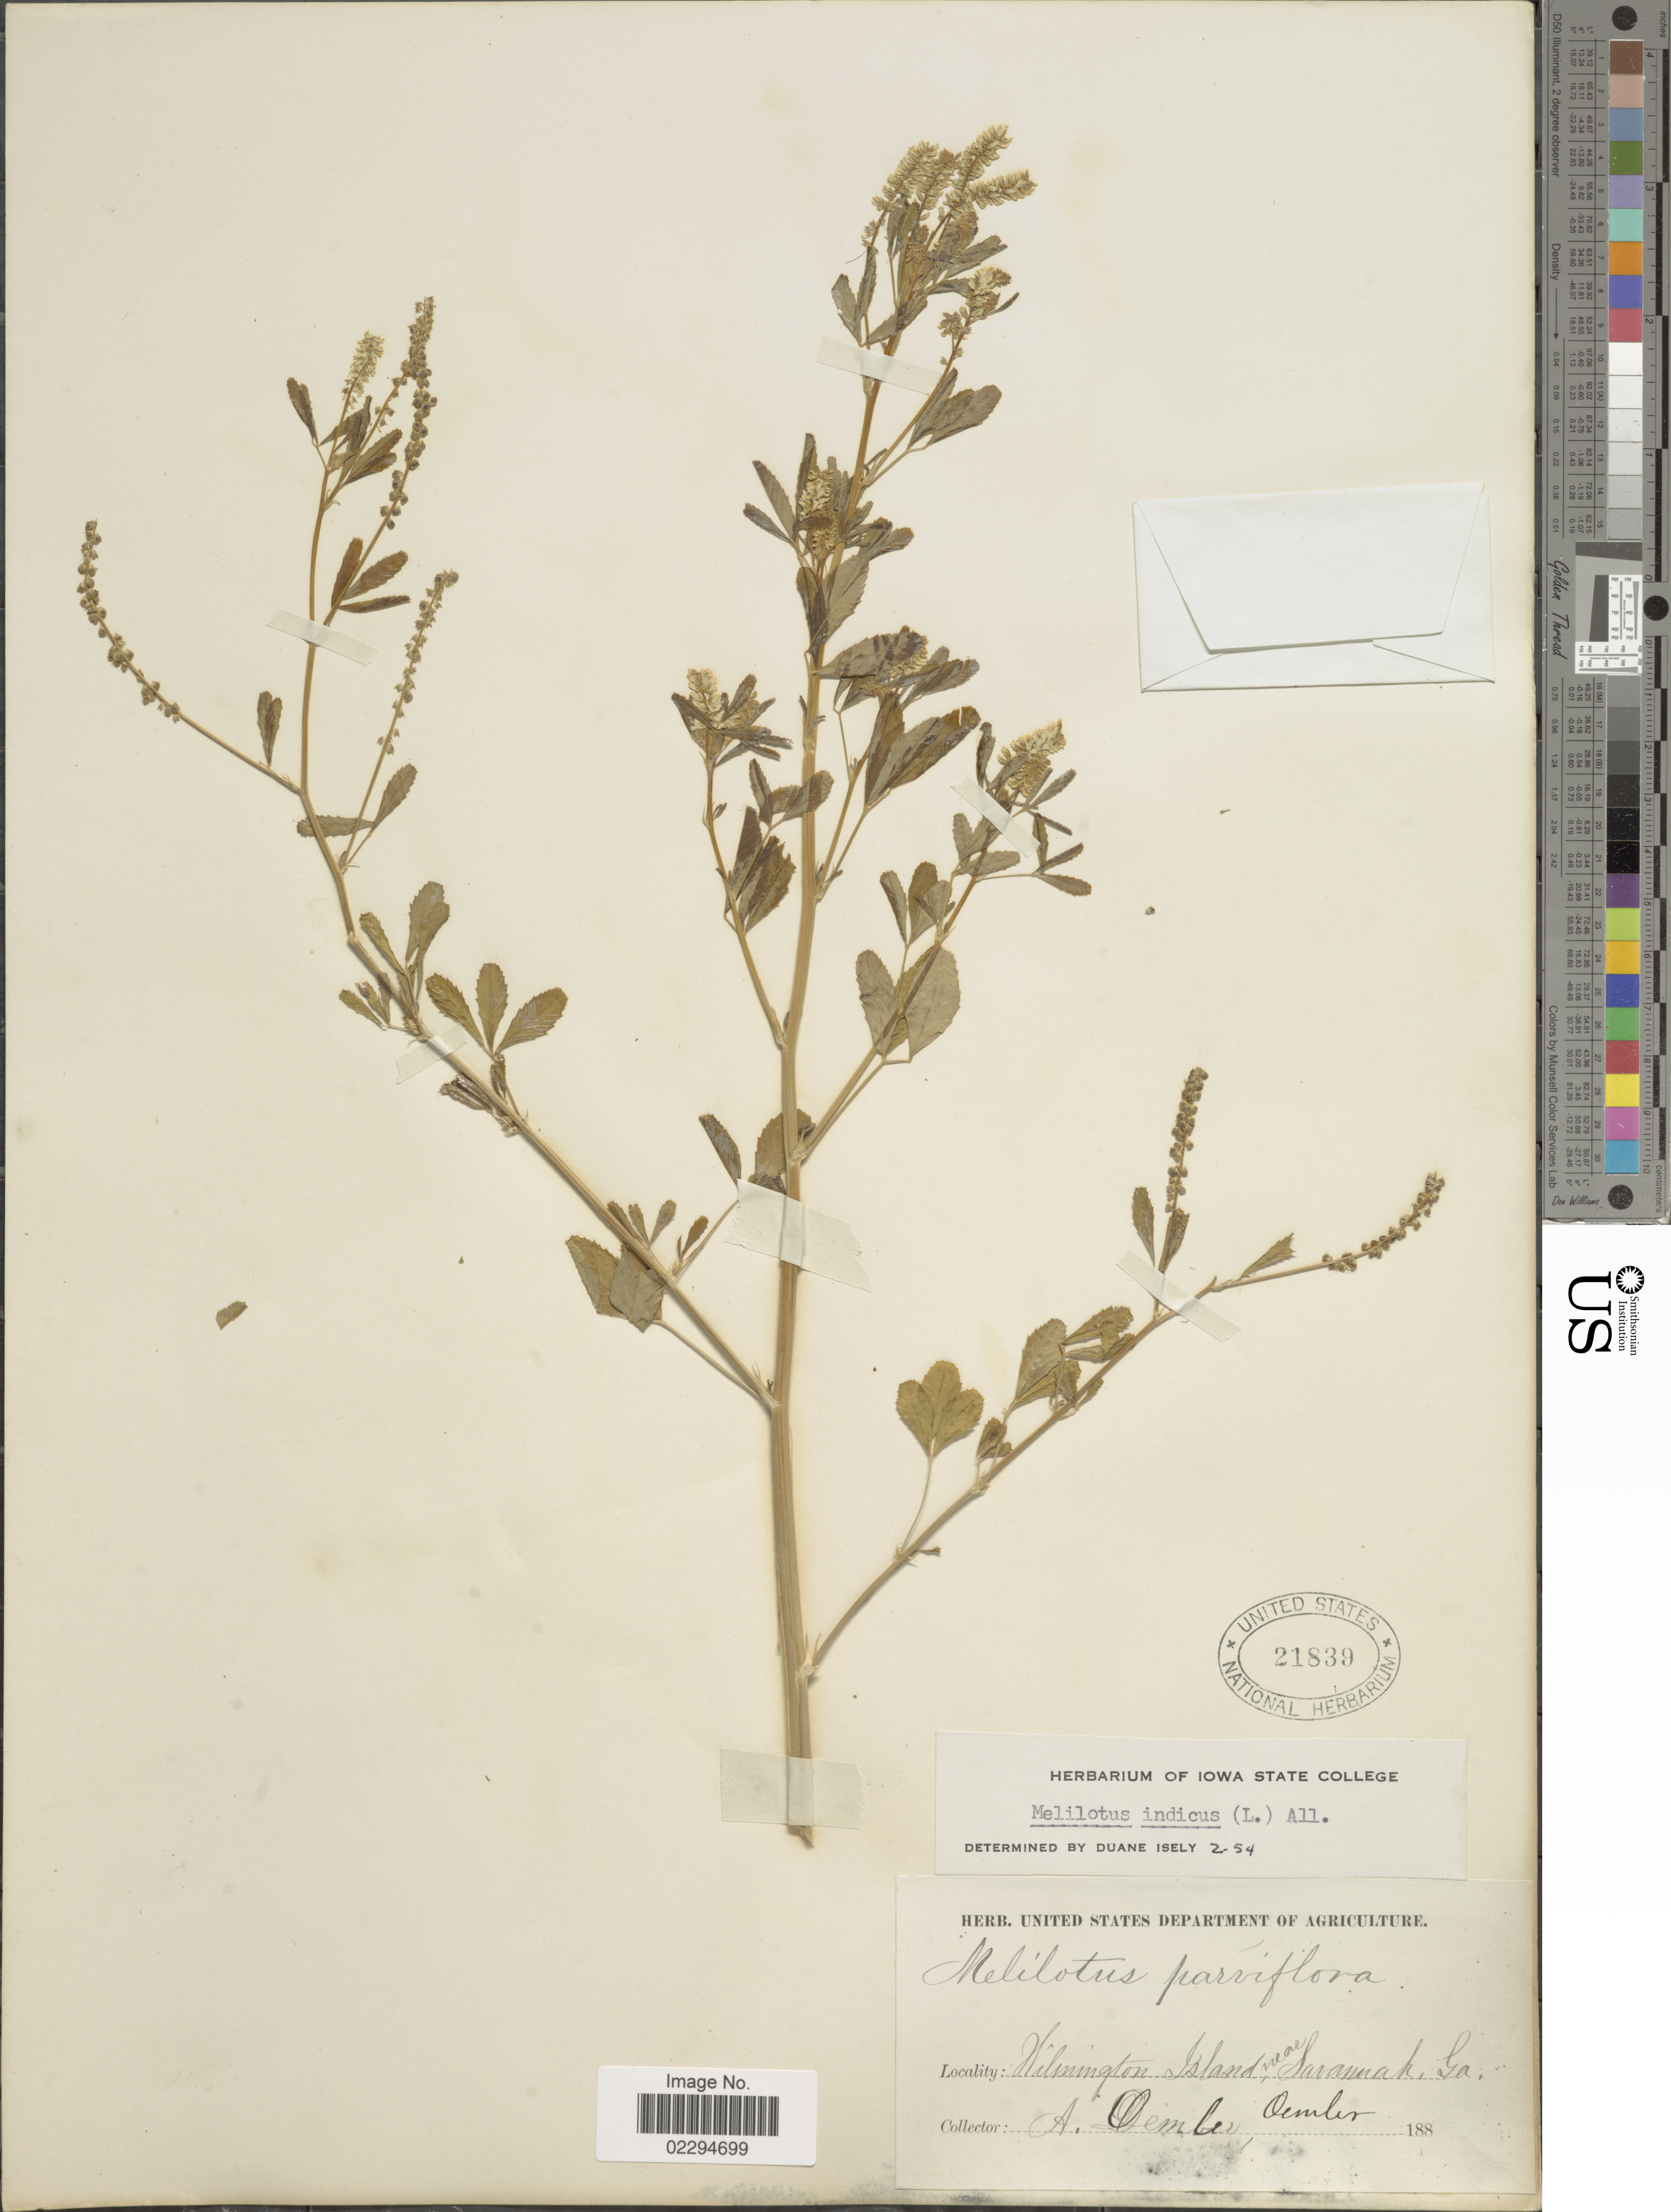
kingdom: Plantae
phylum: Tracheophyta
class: Magnoliopsida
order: Fabales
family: Fabaceae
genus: Melilotus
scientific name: Melilotus indicus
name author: (L.) All.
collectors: A. Oemler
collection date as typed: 188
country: United States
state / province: Georgia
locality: Wilmington Island near Savannah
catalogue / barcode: US 21839